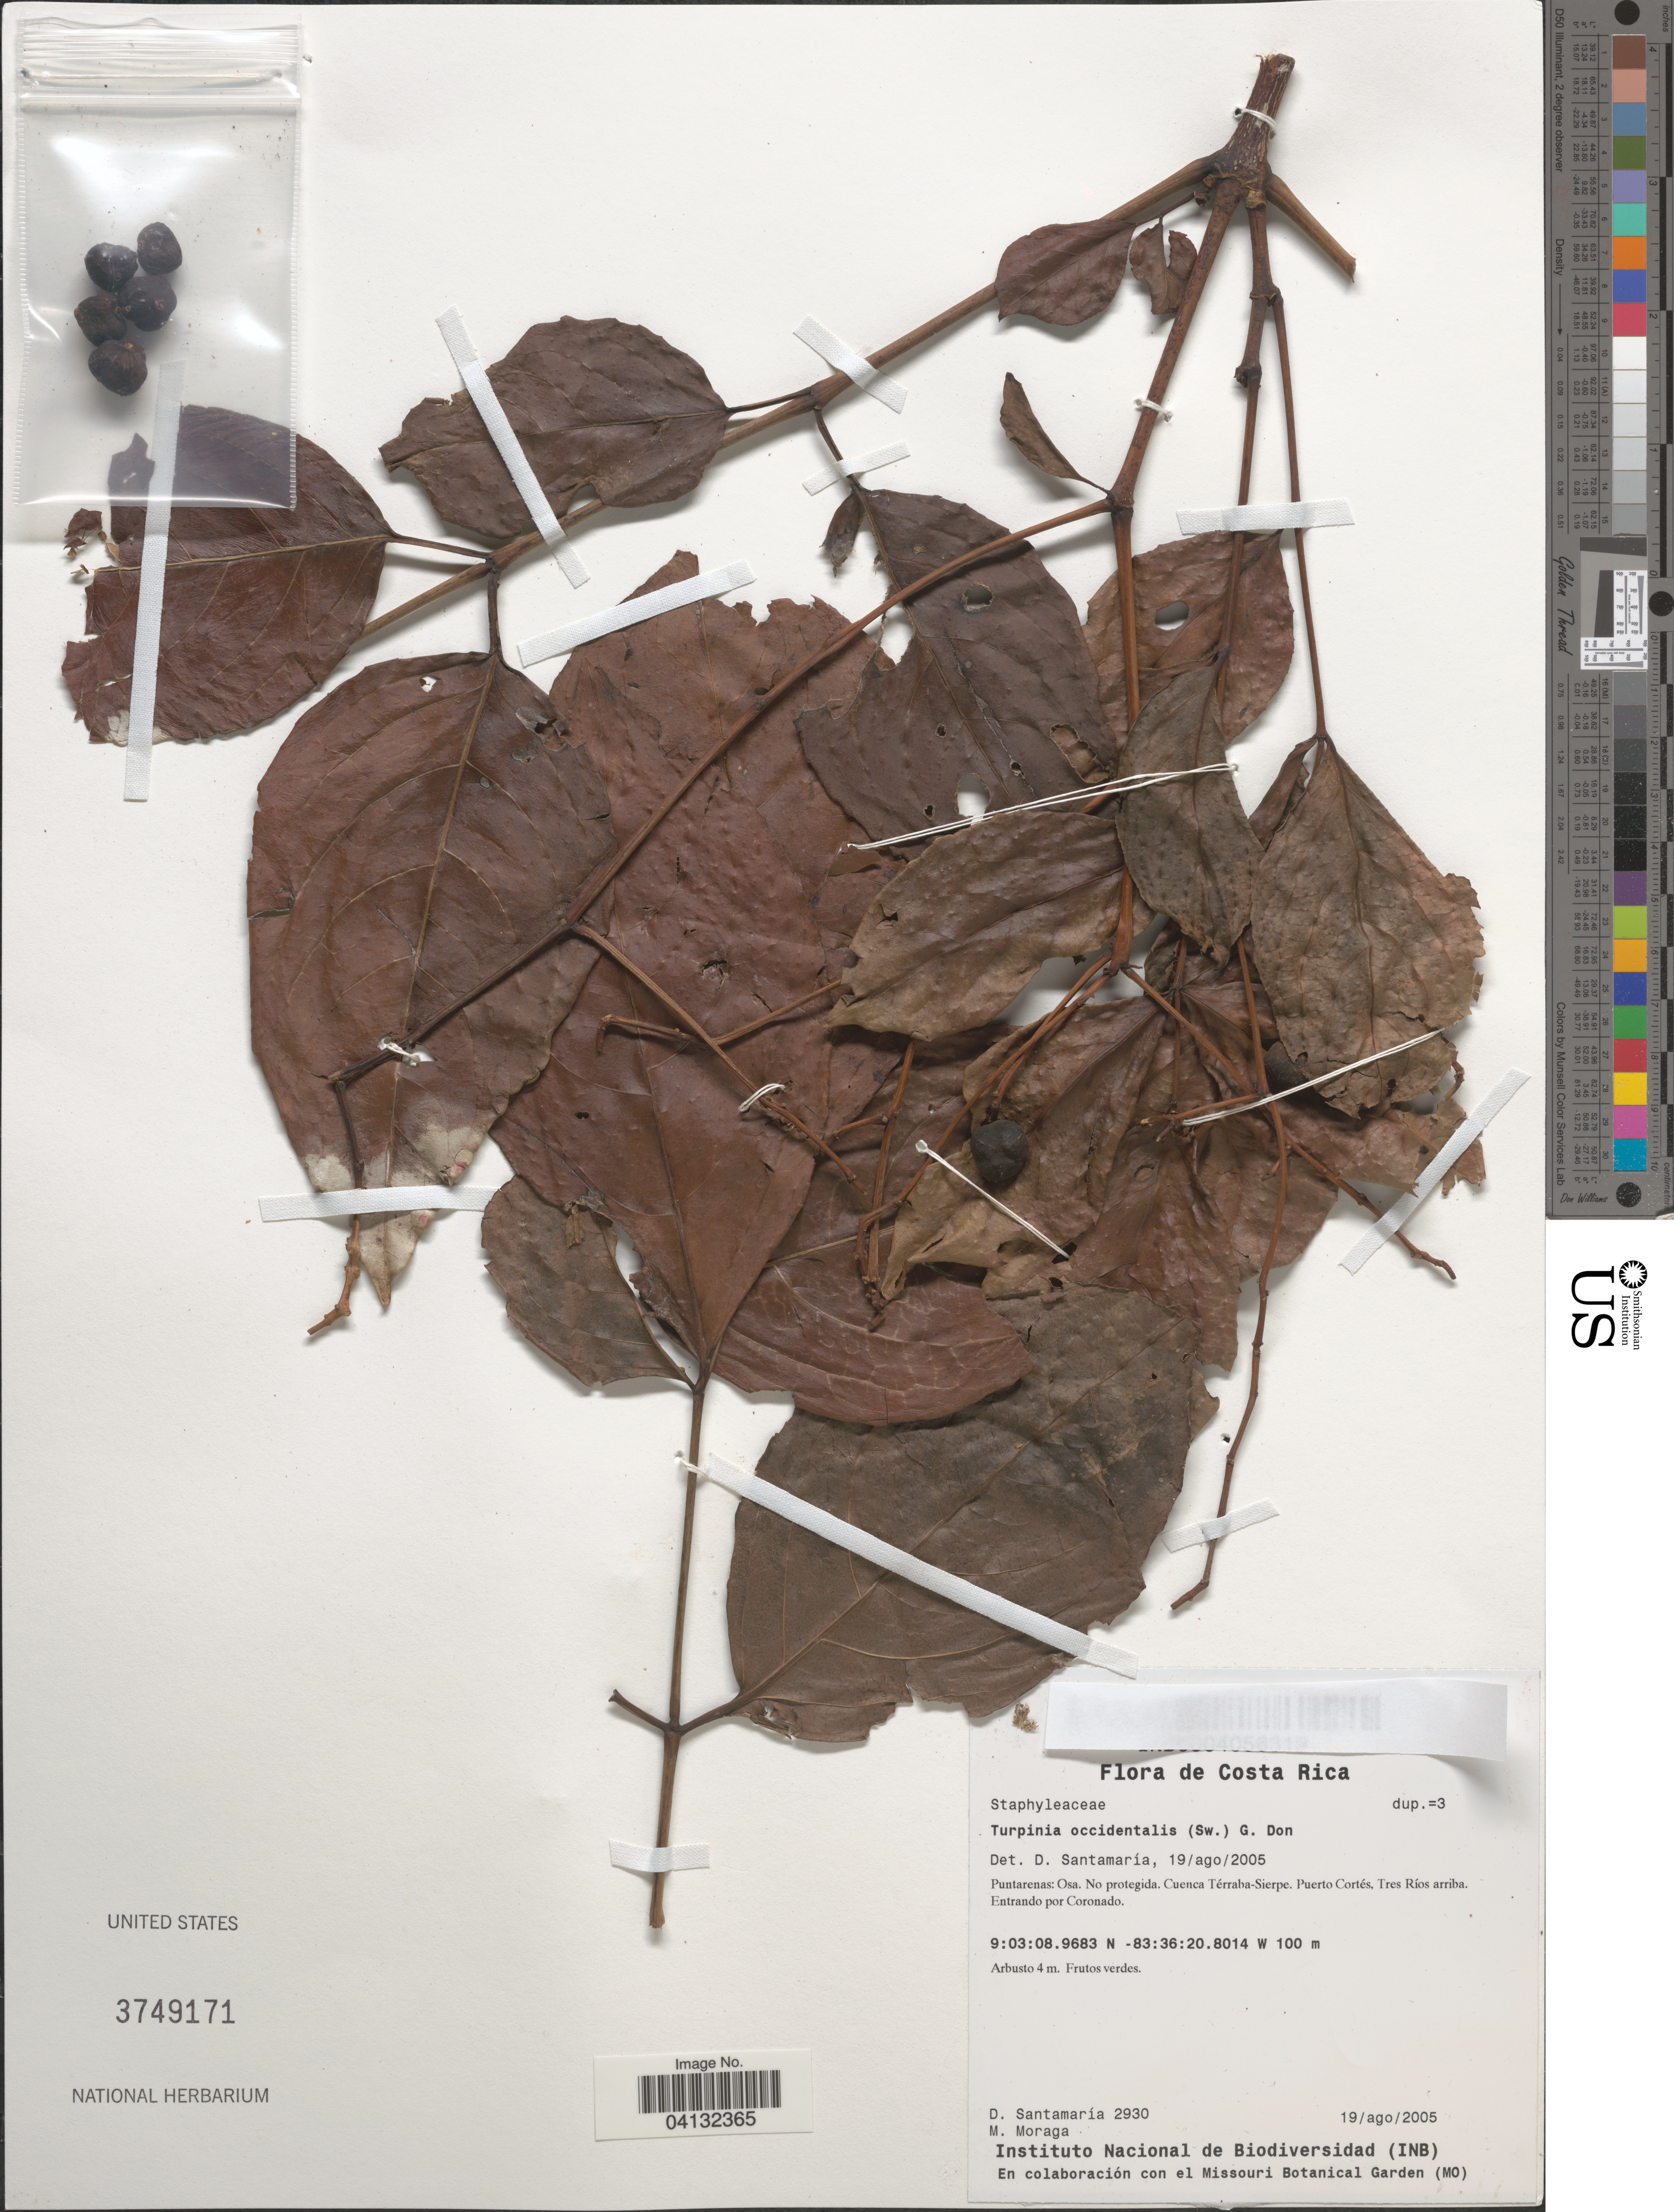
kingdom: Plantae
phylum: Tracheophyta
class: Magnoliopsida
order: Crossosomatales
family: Staphyleaceae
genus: Turpinia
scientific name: Turpinia occidentalis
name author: (Sw.) G. Don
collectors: D. Santamaria & M. Moraga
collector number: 2930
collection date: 2005-08-19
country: Costa Rica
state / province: Puntarenas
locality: Osa. No protegida. Cuenca Térraba-Sierpe. Puerto Cortés. Tres Río arriba. Entrando por Coronado.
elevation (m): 100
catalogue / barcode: US 3749171